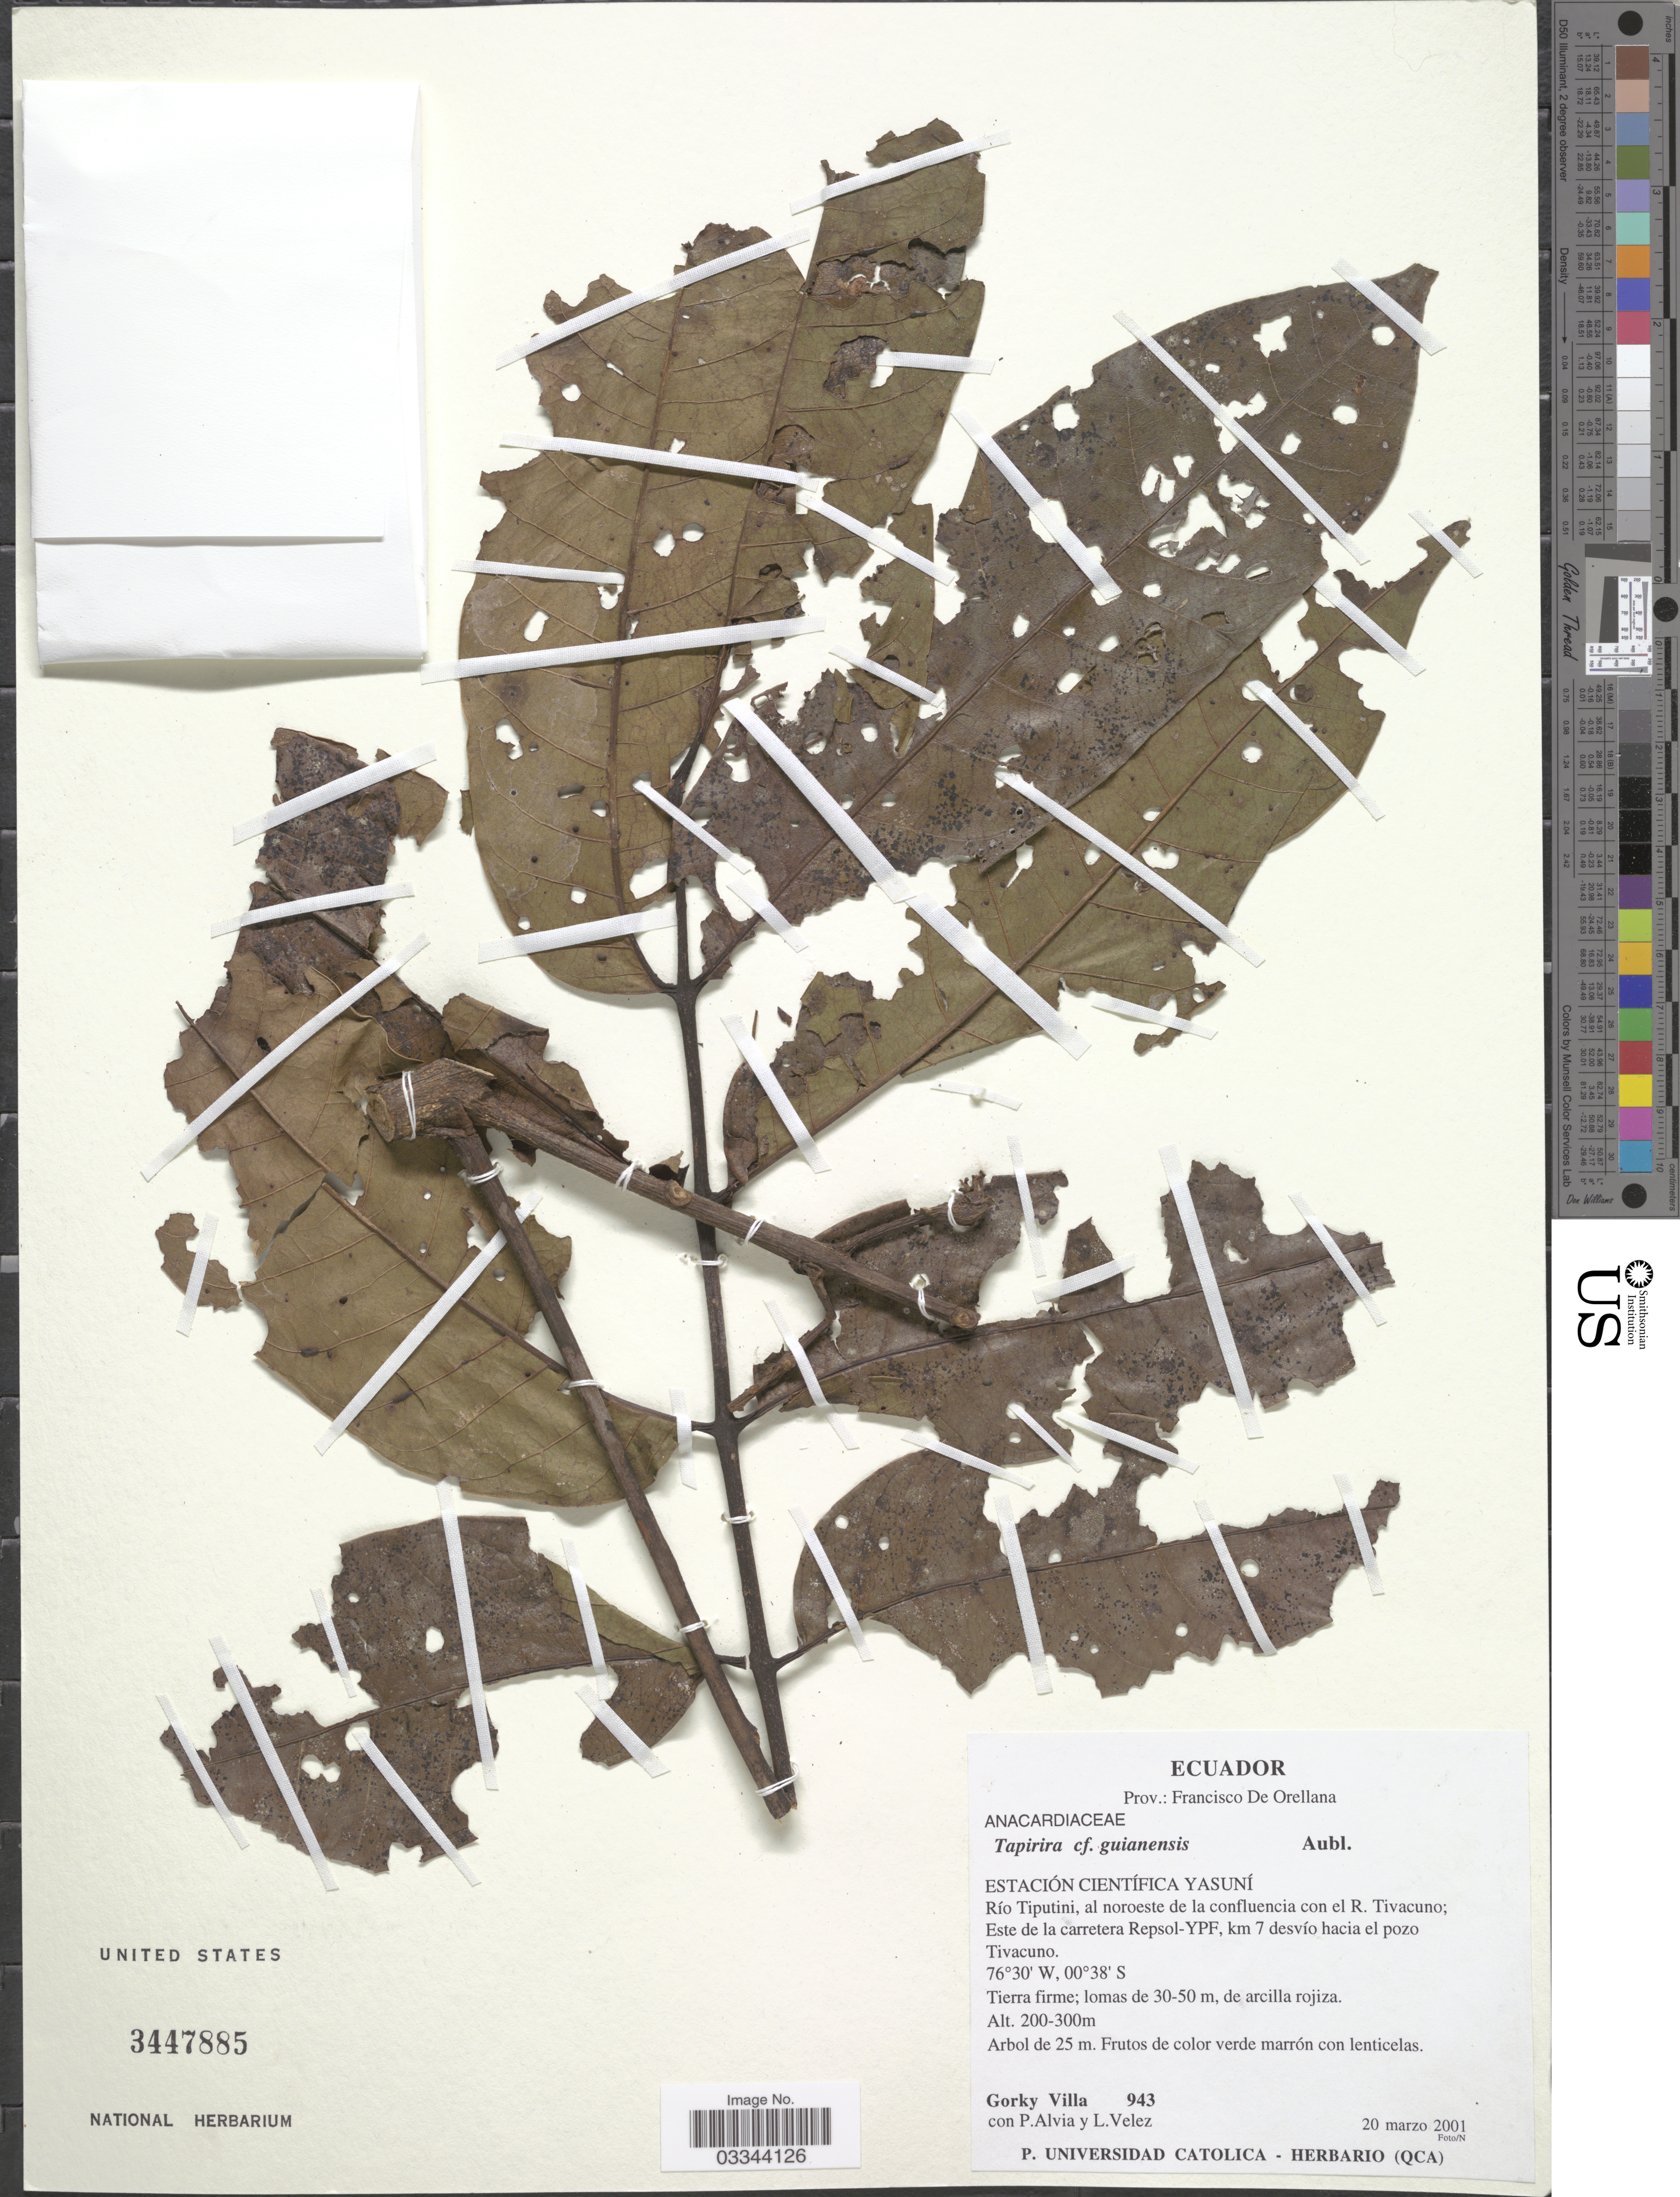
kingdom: Plantae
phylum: Tracheophyta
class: Magnoliopsida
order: Sapindales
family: Anacardiaceae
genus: Tapirira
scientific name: Tapirira guianensis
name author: Aubl.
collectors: G. Villa, P. Alvia & L. Velez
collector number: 943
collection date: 2001-03-20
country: Ecuador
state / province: Orellana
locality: Prov.: Francisco De Orellana. Estación Científica Yasuní. Río Tiputini, al noroeste de la confluencia con el R. Tivacuno; Este de la carretera Repsol-YPF, km 7 desvío haia el pozo Tivacuno.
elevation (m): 200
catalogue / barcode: US 3447885